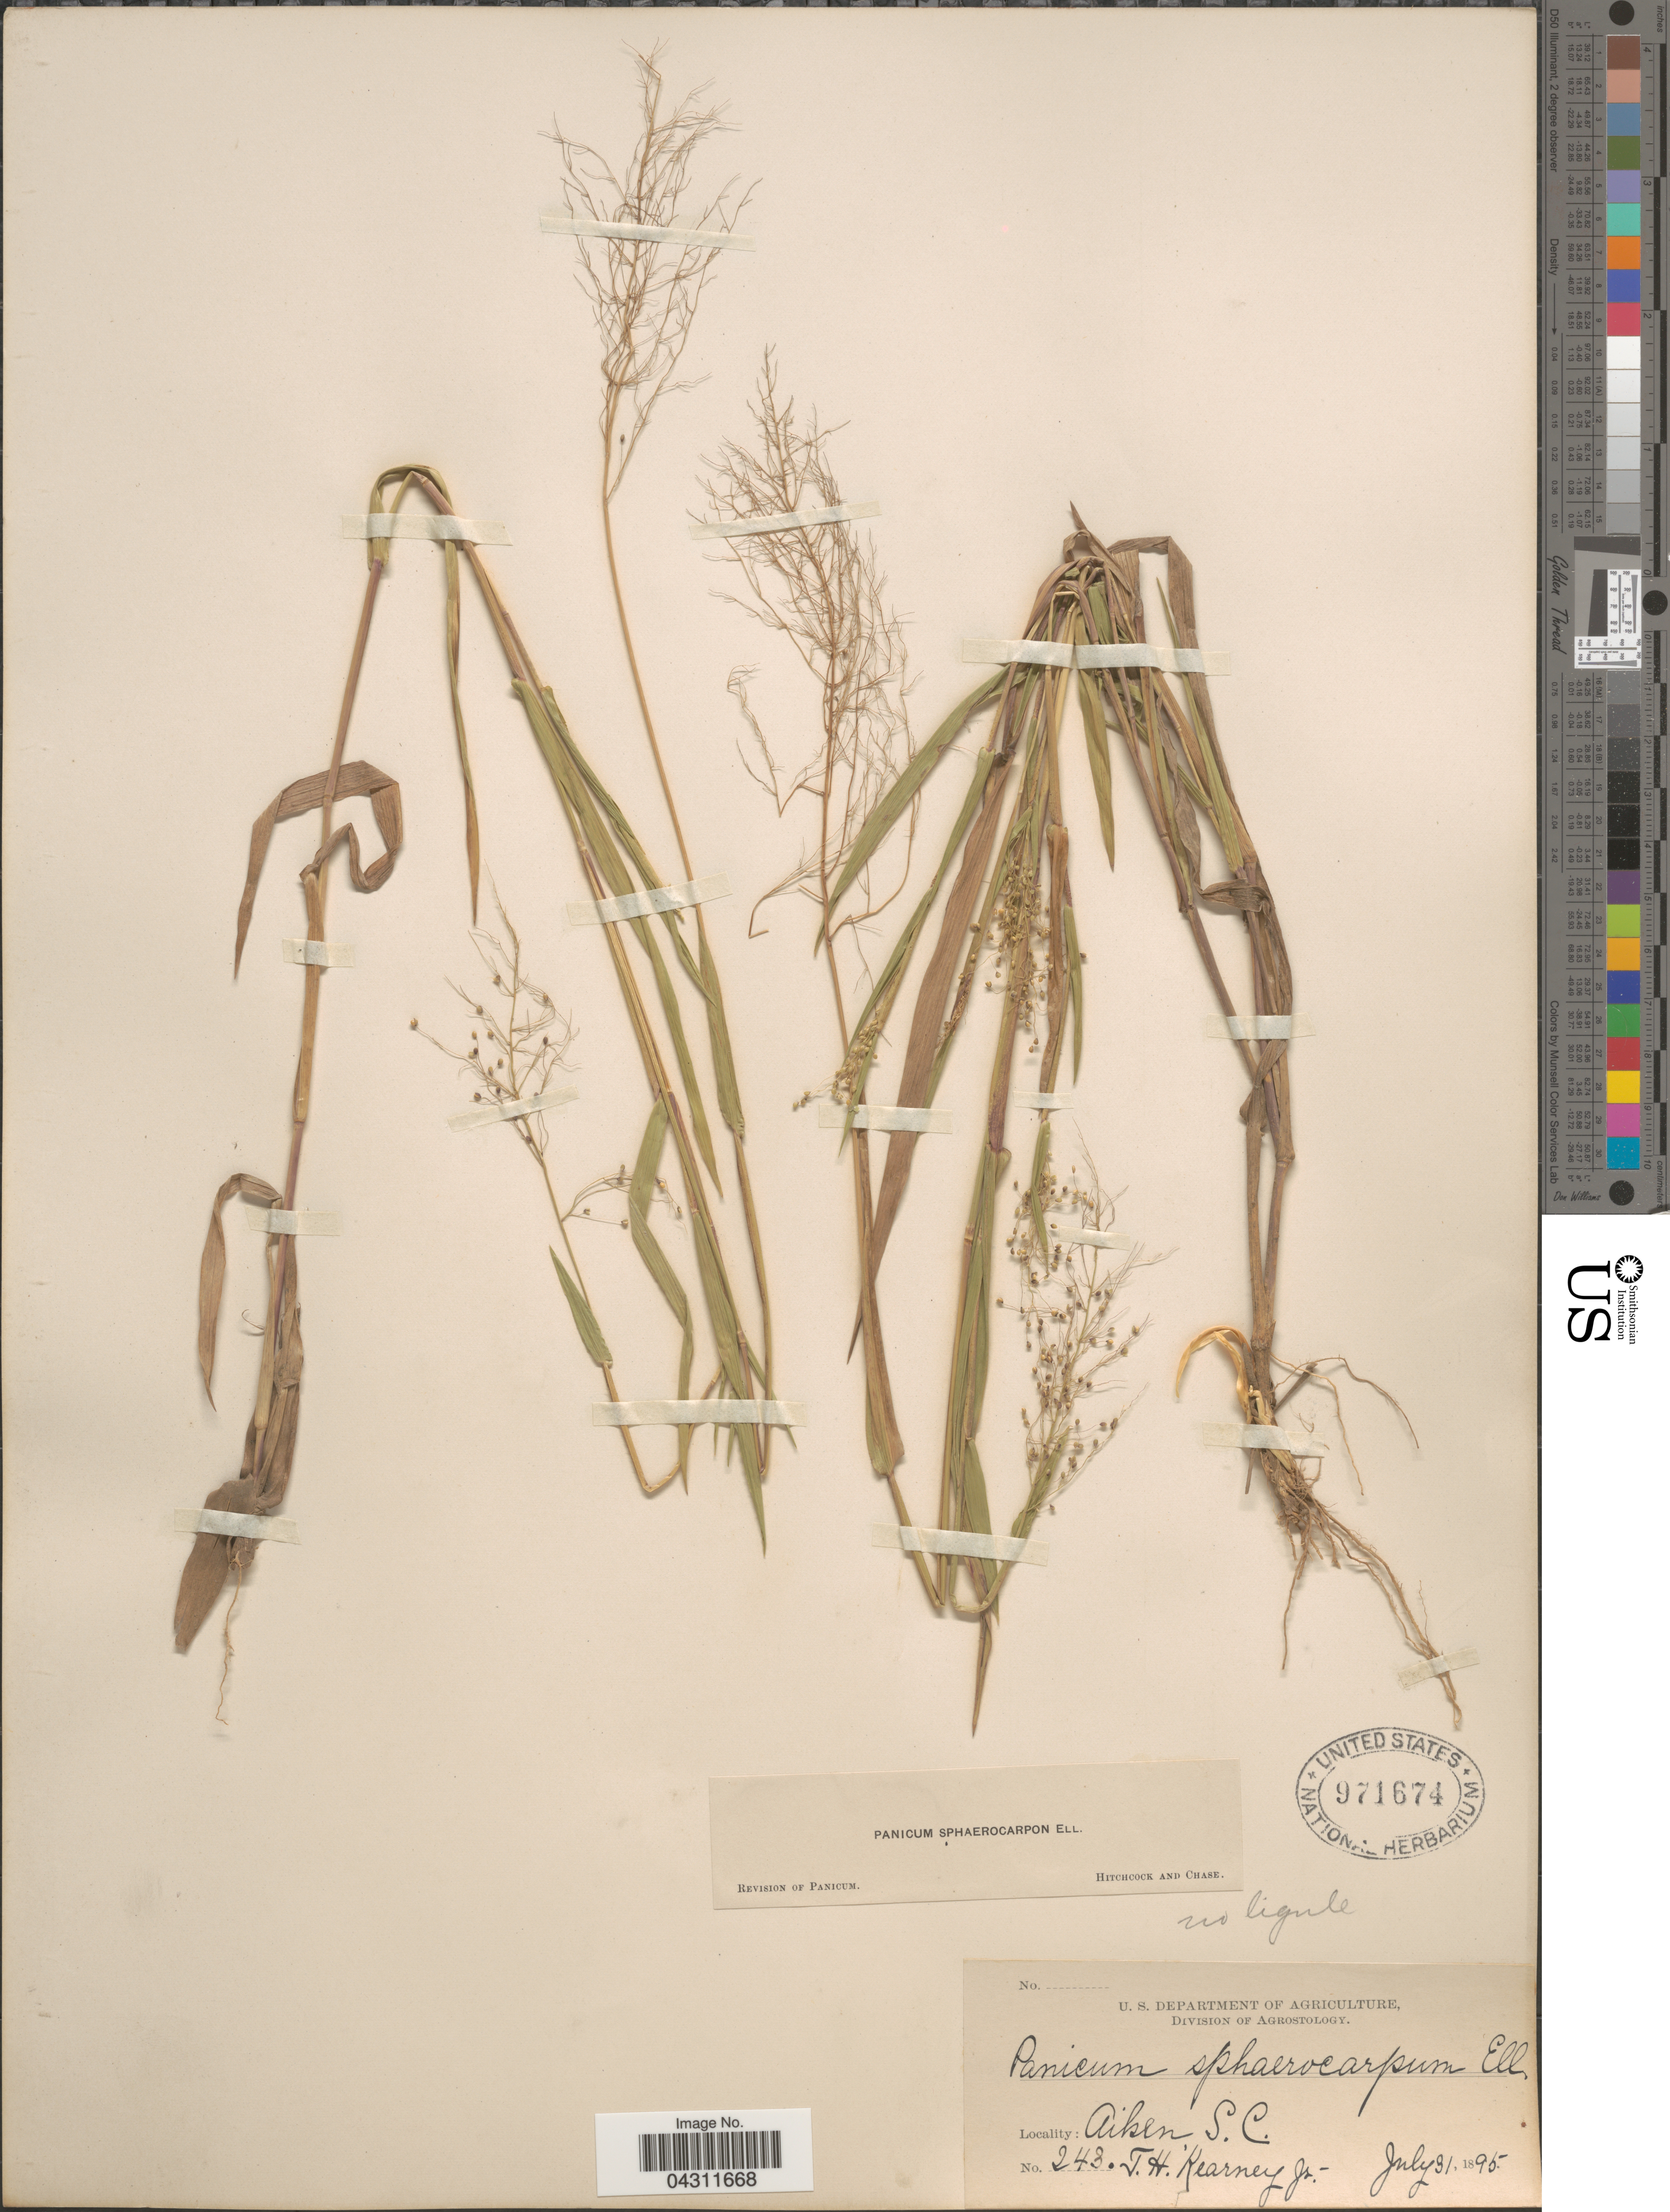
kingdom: Plantae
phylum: Tracheophyta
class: Liliopsida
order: Poales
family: Poaceae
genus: Dichanthelium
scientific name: Dichanthelium strigosum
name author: (Muhl. ex Elliott) Freckmann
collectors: T. H. Kearney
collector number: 243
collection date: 1895-07-31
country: United States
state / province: South Carolina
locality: Aiken.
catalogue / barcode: US 971674